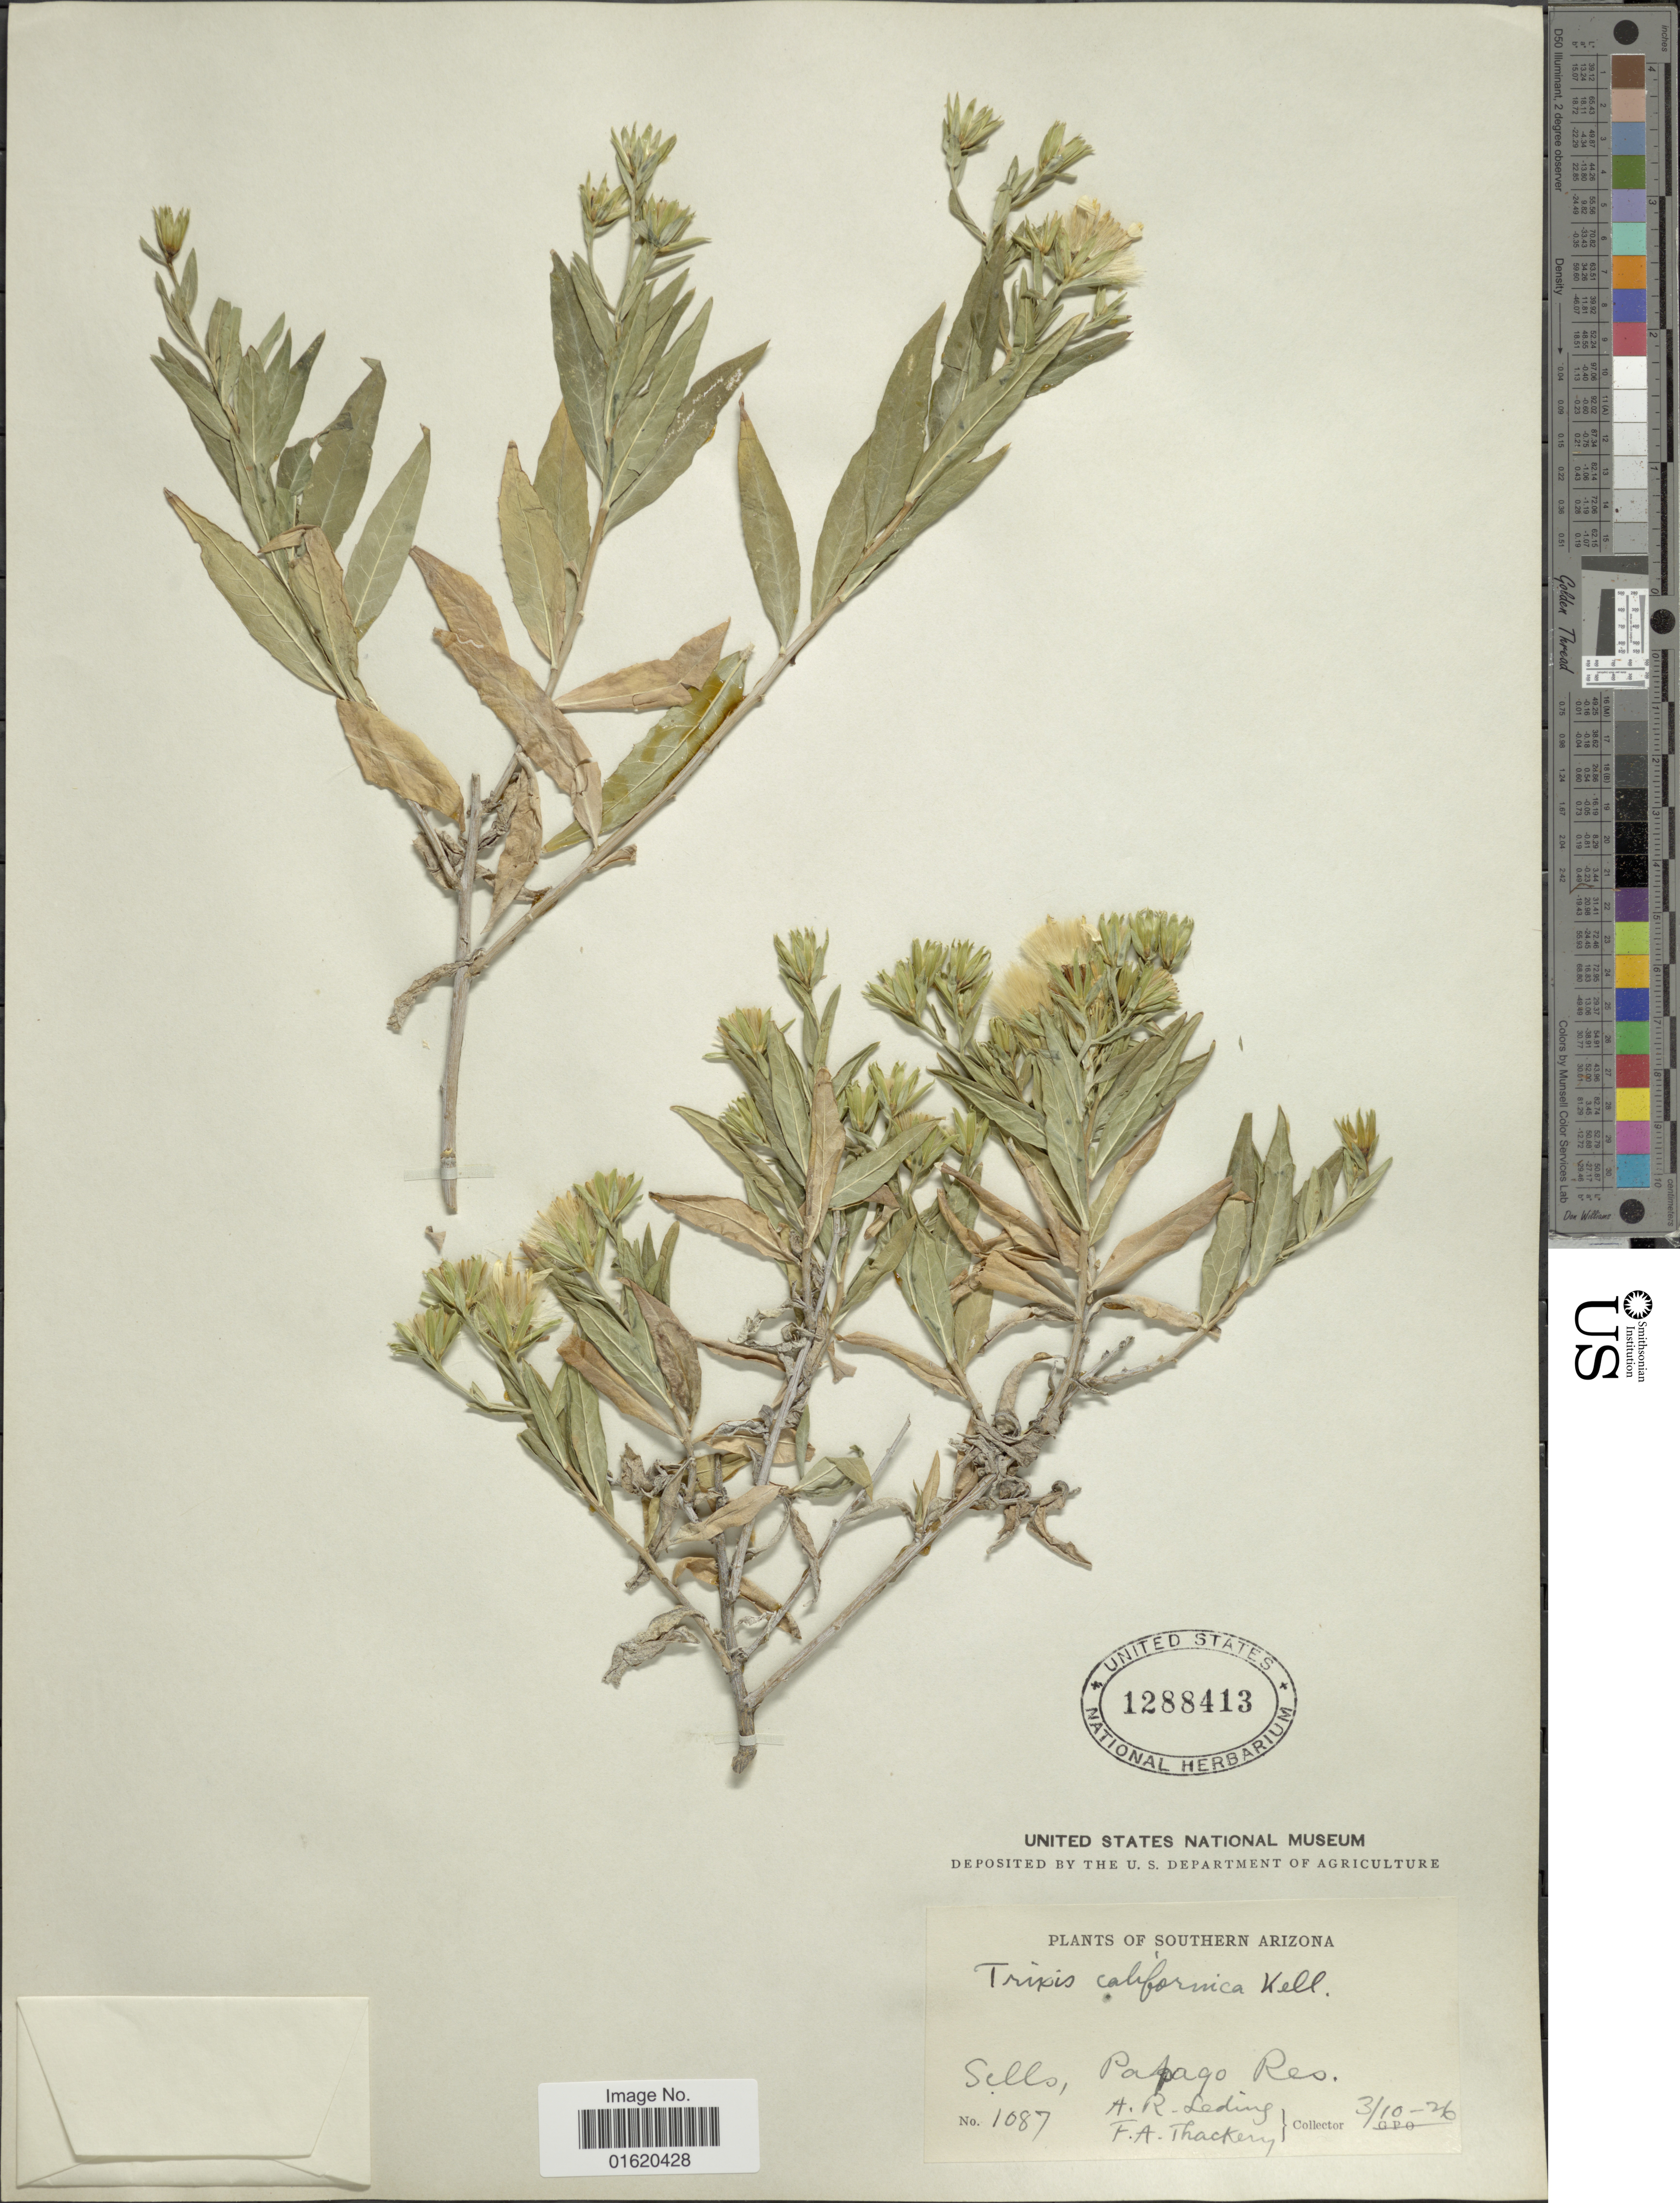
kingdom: Plantae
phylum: Tracheophyta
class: Magnoliopsida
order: Asterales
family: Asteraceae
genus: Trixis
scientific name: Trixis californica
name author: Kellogg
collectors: A. Leding & F. Thackery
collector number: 1087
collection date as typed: Transcribed d/m/y: 3/10/26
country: United States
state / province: Arizona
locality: Southern Arizona, Sells, Papgo Res.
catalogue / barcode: US 1288413